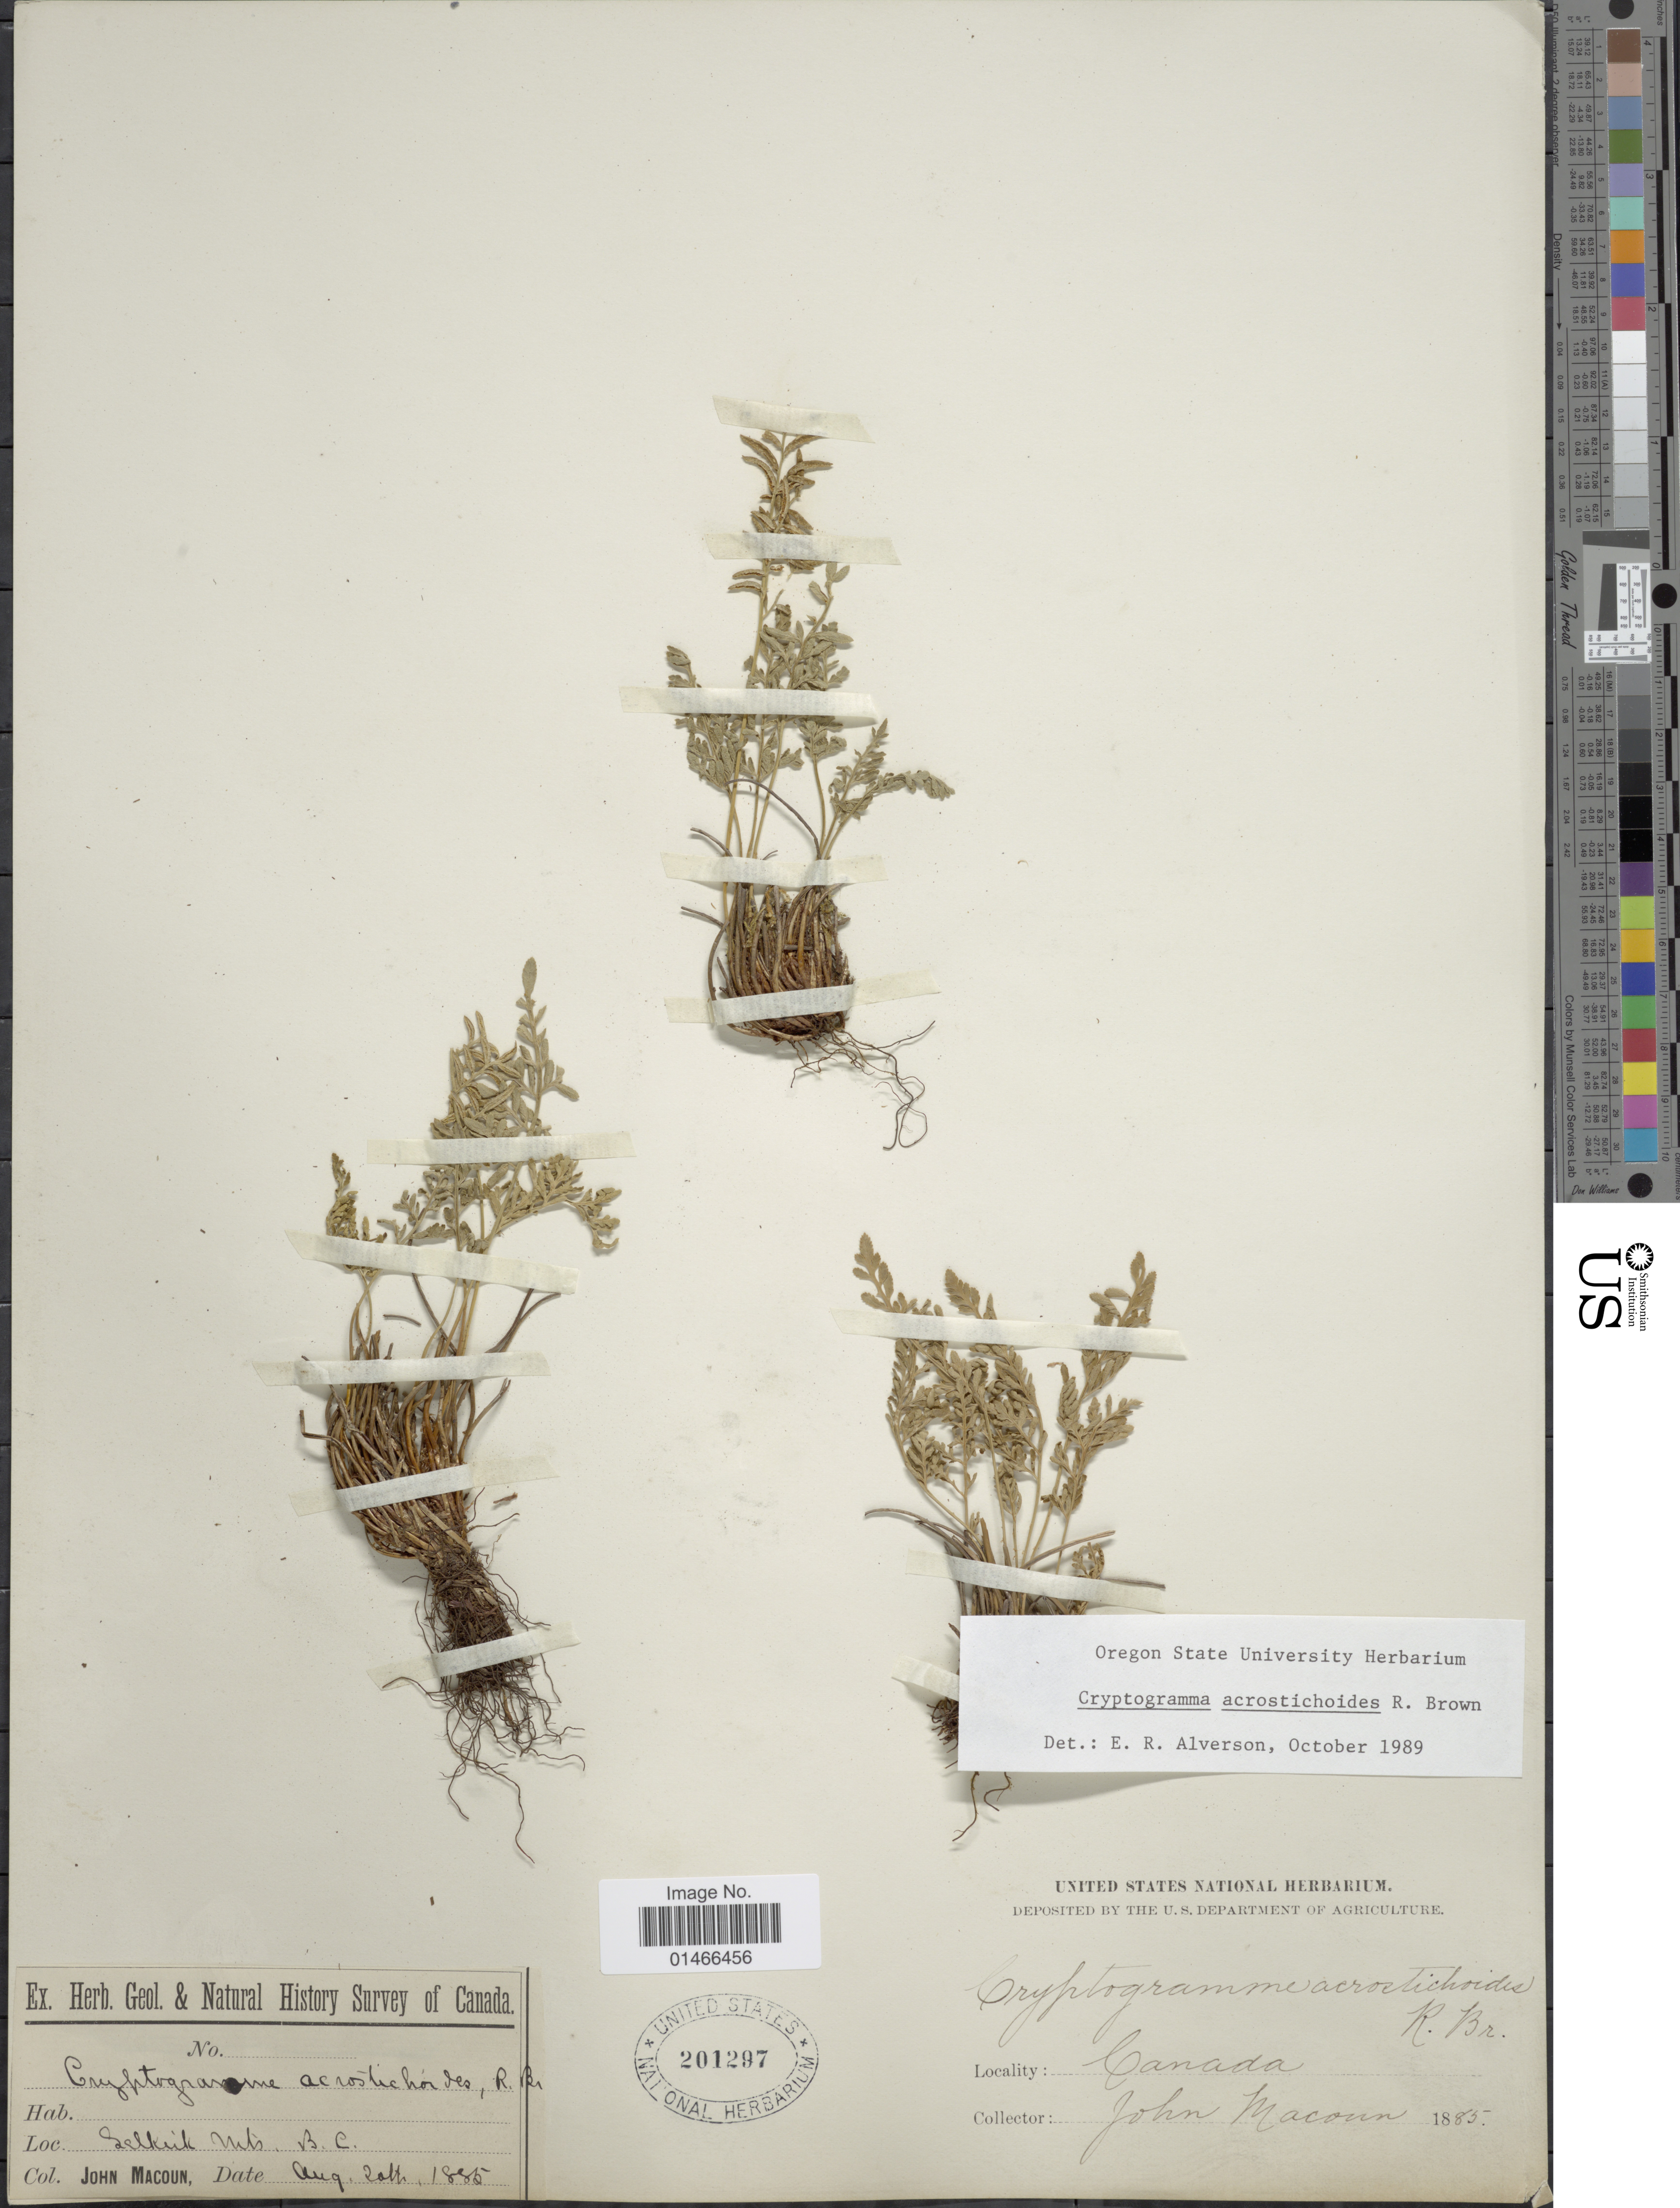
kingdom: Plantae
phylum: Tracheophyta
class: Polypodiopsida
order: Polypodiales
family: Pteridaceae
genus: Cryptogramma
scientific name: Cryptogramma acrostichoides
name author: R. Br.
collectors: J. Macoun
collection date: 1885-08-20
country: Canada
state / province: British Columbia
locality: Selkirk Mts.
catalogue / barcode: US 201297